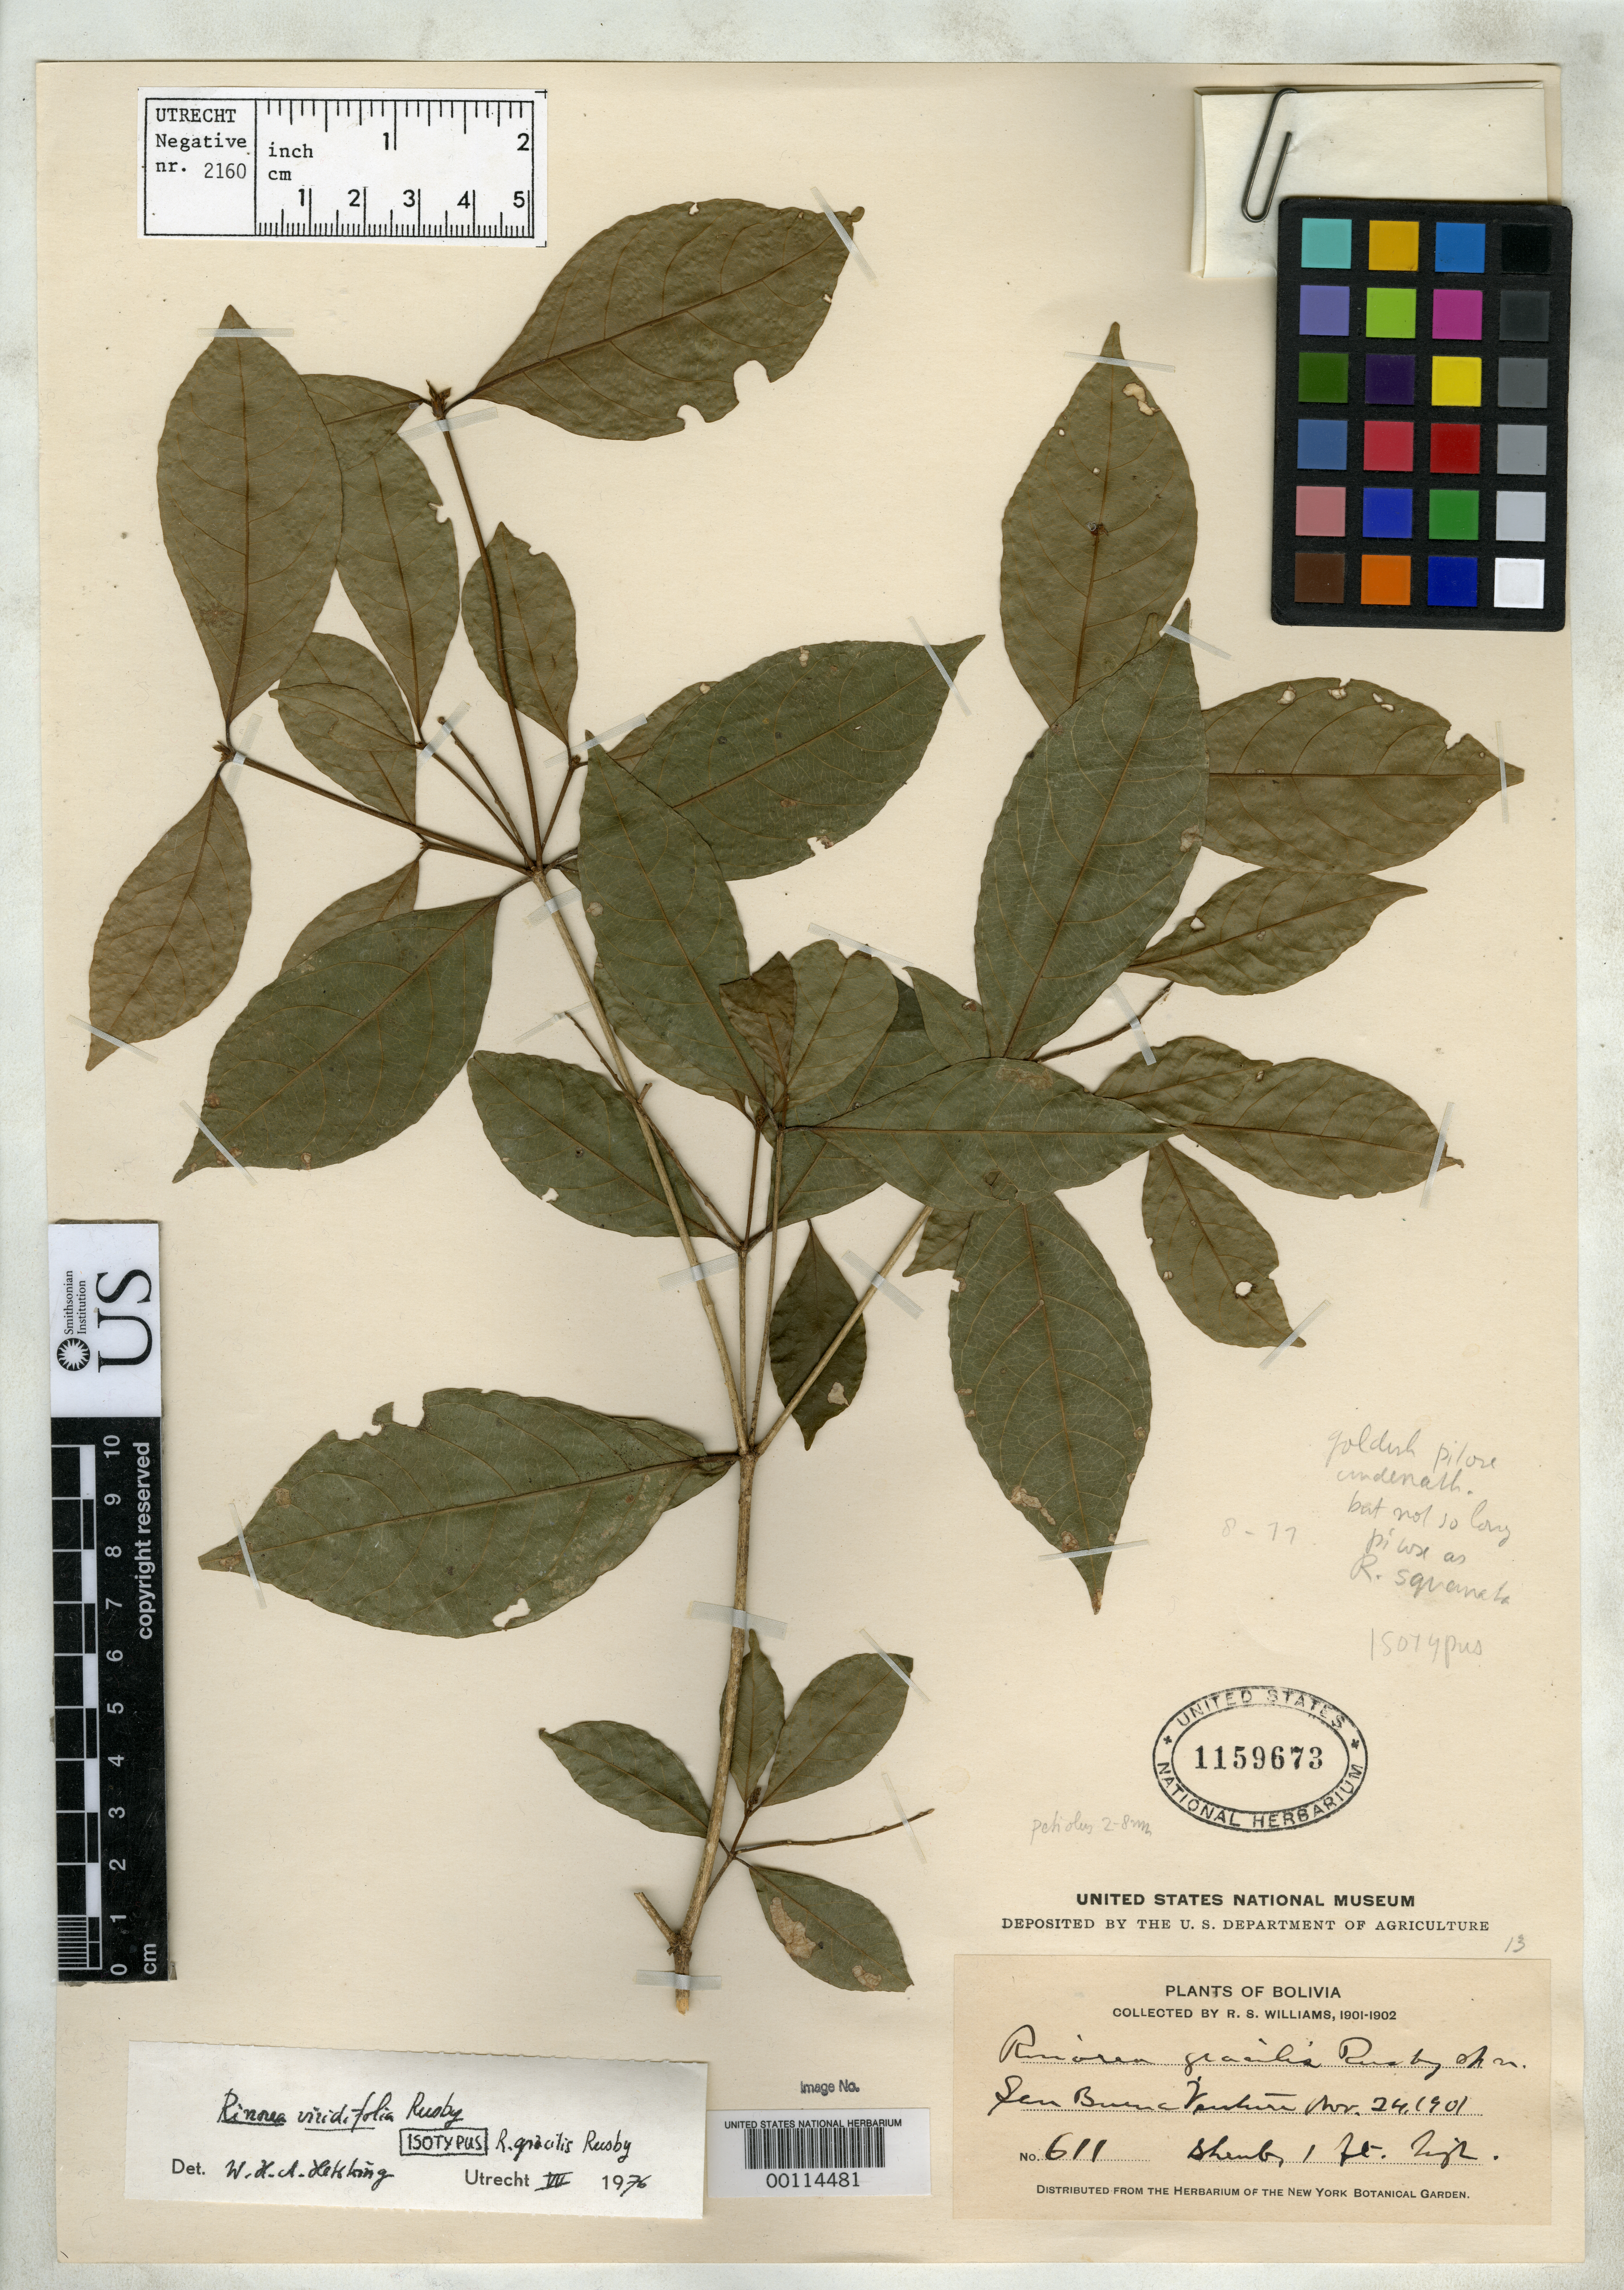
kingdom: Plantae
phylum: Tracheophyta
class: Magnoliopsida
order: Malpighiales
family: Violaceae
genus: Rinorea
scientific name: Rinorea gracilis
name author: Rusby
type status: Isotype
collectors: R. S. Williams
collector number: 611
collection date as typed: Nov. 24, 1901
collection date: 1901-11-24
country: Bolivia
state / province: La Paz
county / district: Iturralde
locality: San Buena Ventura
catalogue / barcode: US 1159673